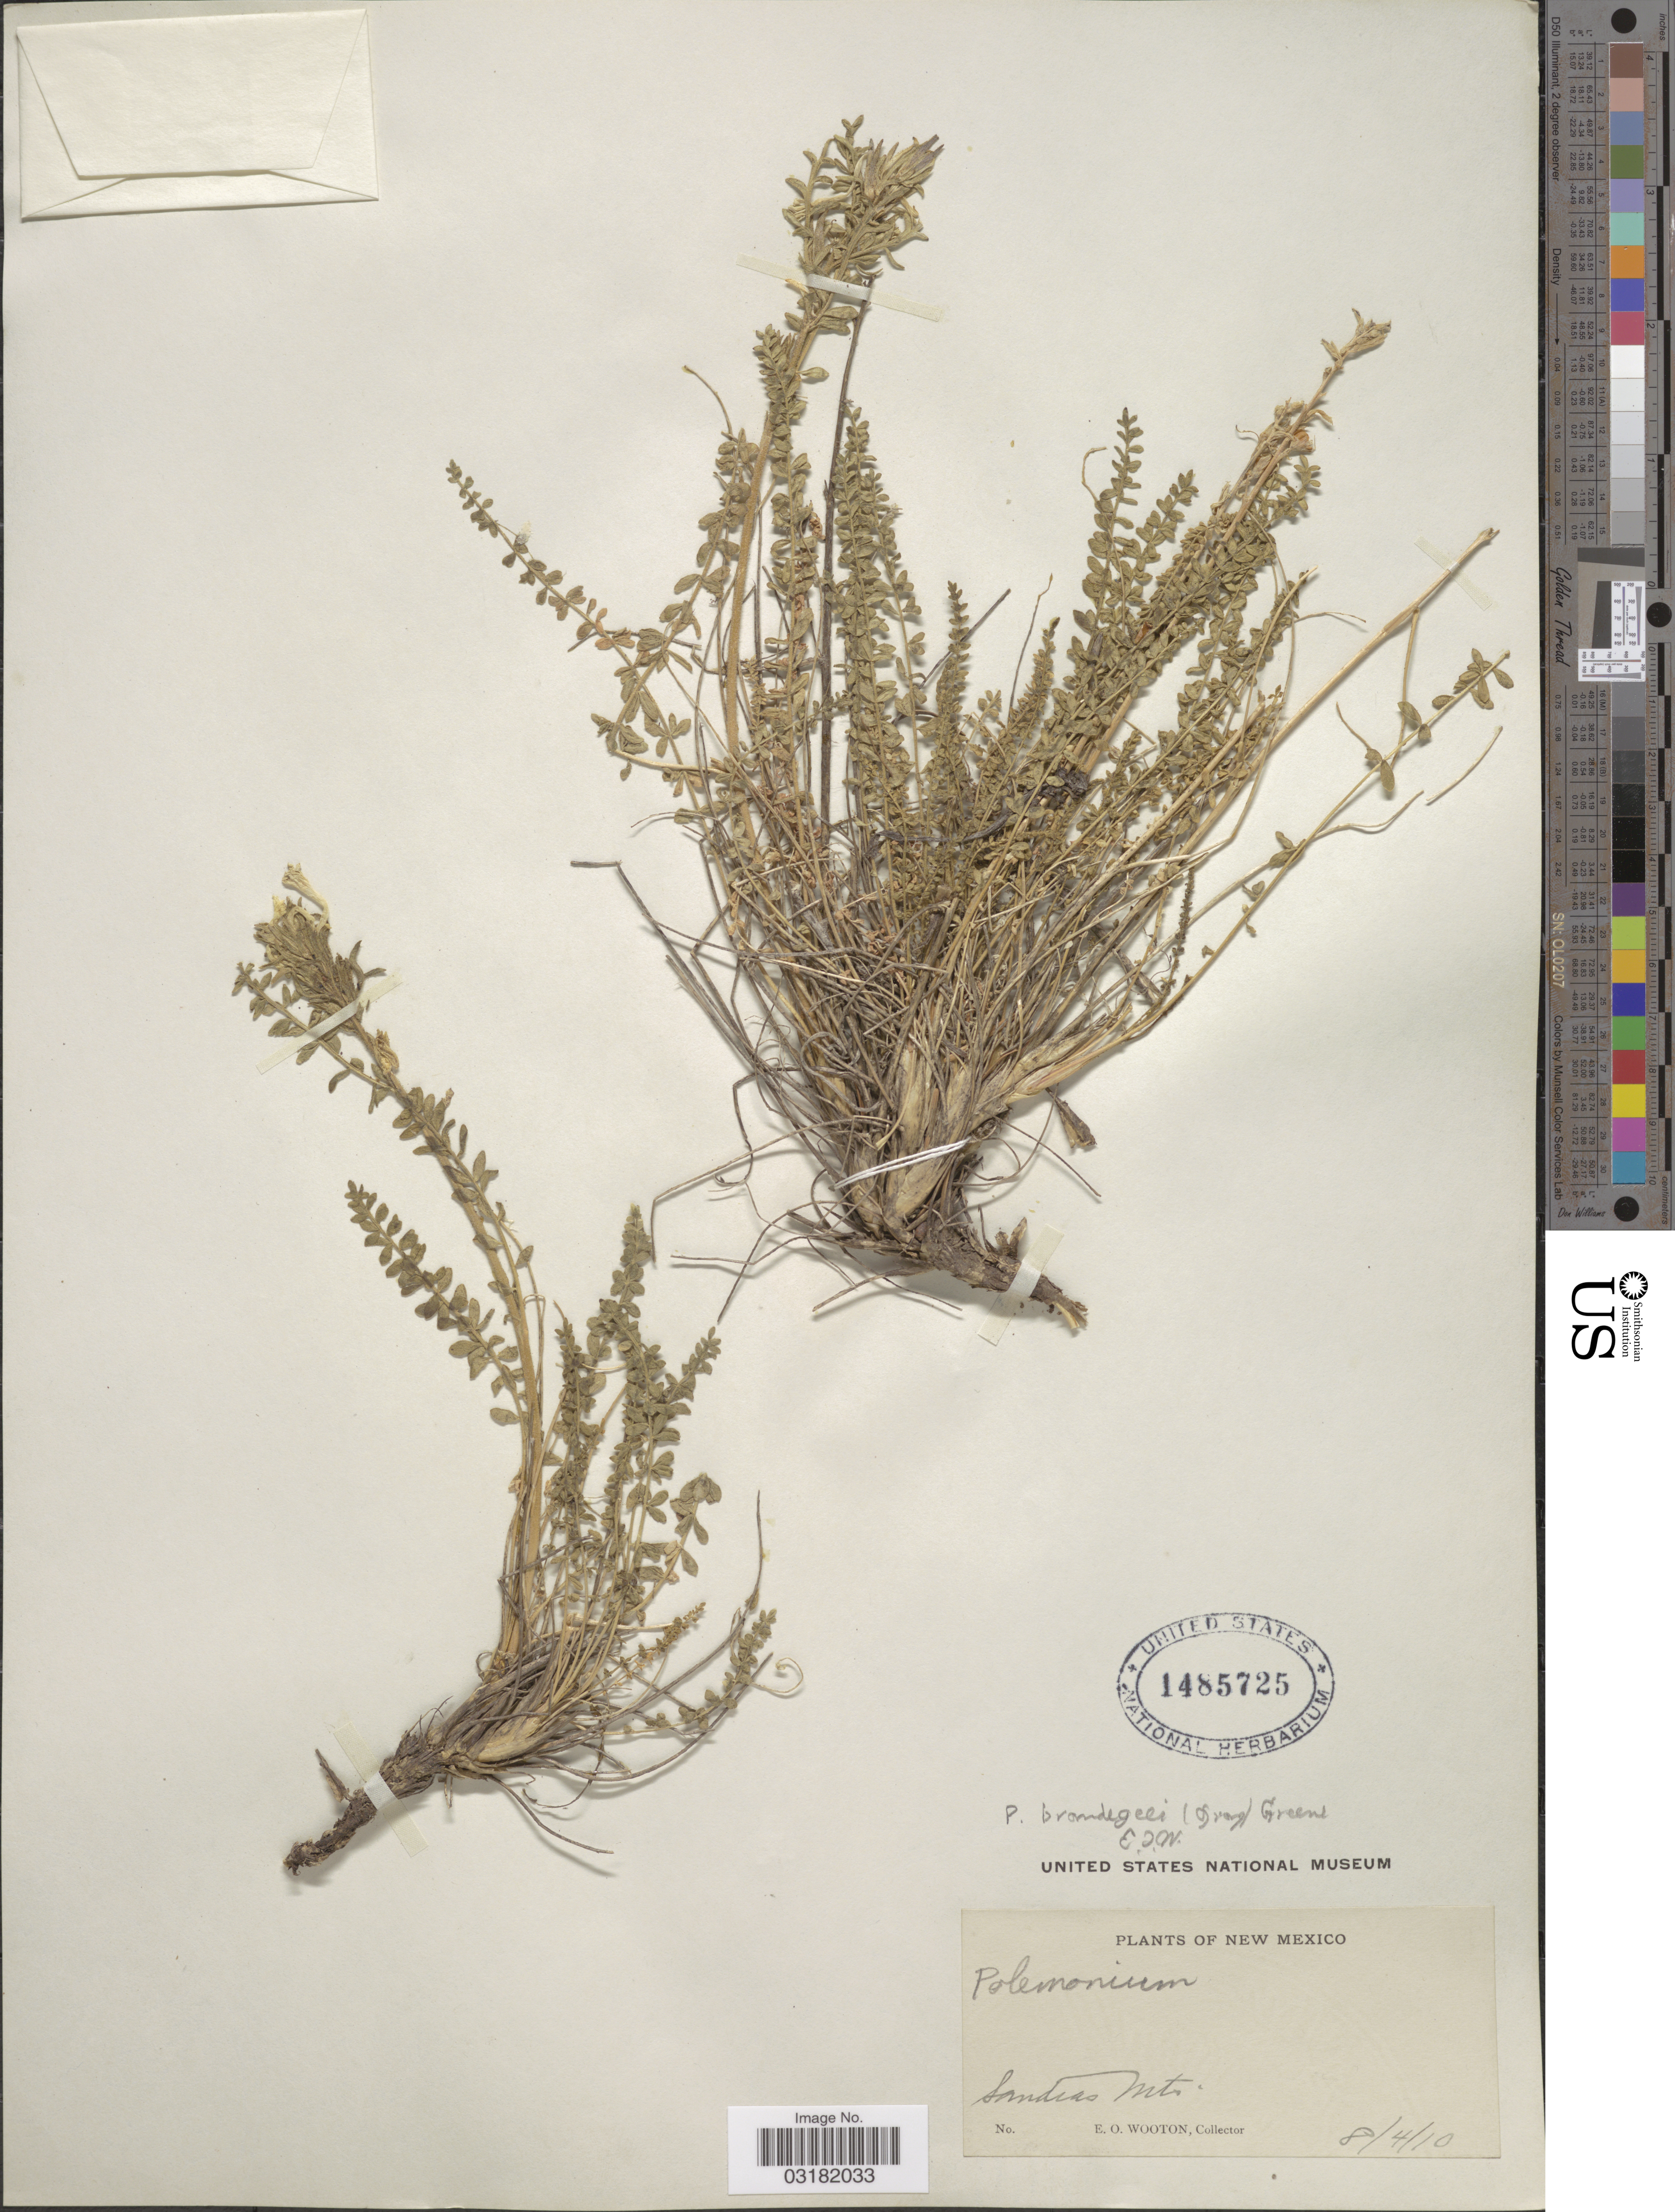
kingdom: Plantae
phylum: Tracheophyta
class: Magnoliopsida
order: Ericales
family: Polemoniaceae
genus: Polemonium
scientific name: Polemonium viscosum subsp. mellitum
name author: (A. Gray) J.F. Davidson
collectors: E. O. Wooton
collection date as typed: Transcribed d/m/y: 4/8/10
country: United States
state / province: New Mexico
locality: Sandias Mts.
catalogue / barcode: US 1485725